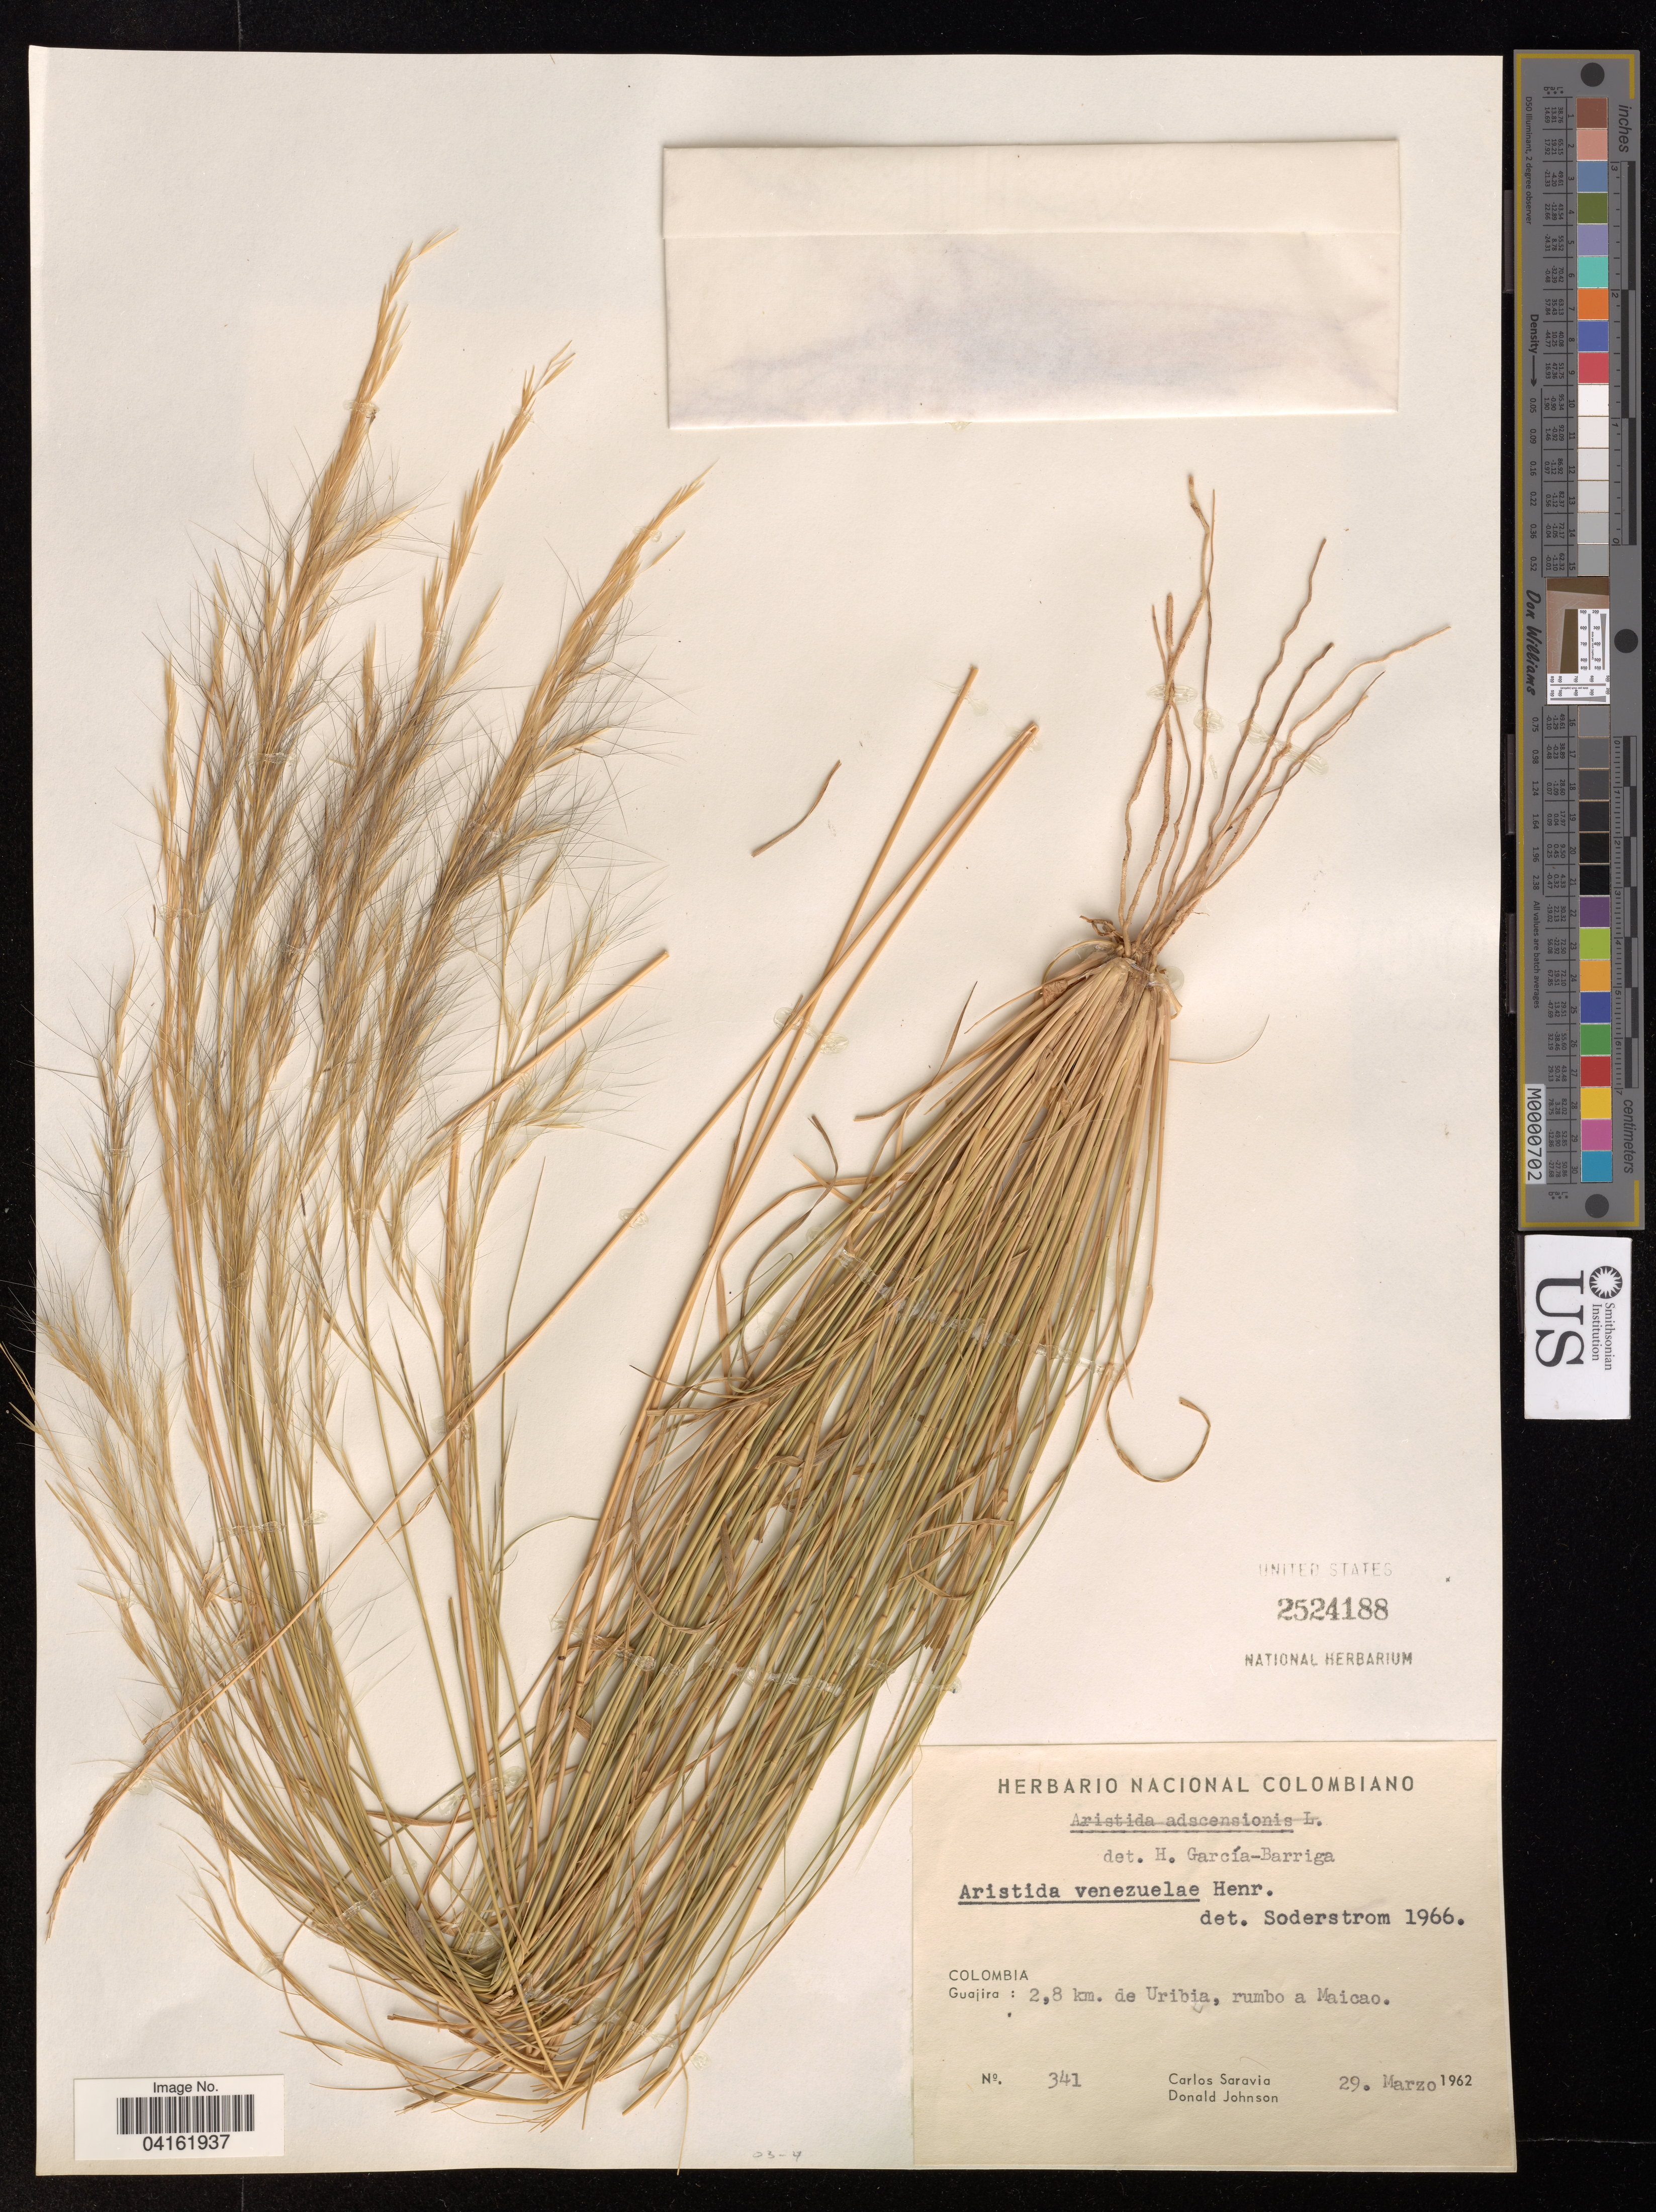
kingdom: Plantae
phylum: Tracheophyta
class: Liliopsida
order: Poales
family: Poaceae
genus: Aristida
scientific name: Aristida venesuelae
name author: Henr.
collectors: C. Saravia & D. Johnson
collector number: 341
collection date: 1962-03-29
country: Colombia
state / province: La Guajira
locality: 2,8 km. de Uribia, rumbo a Maicao.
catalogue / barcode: US 2524188